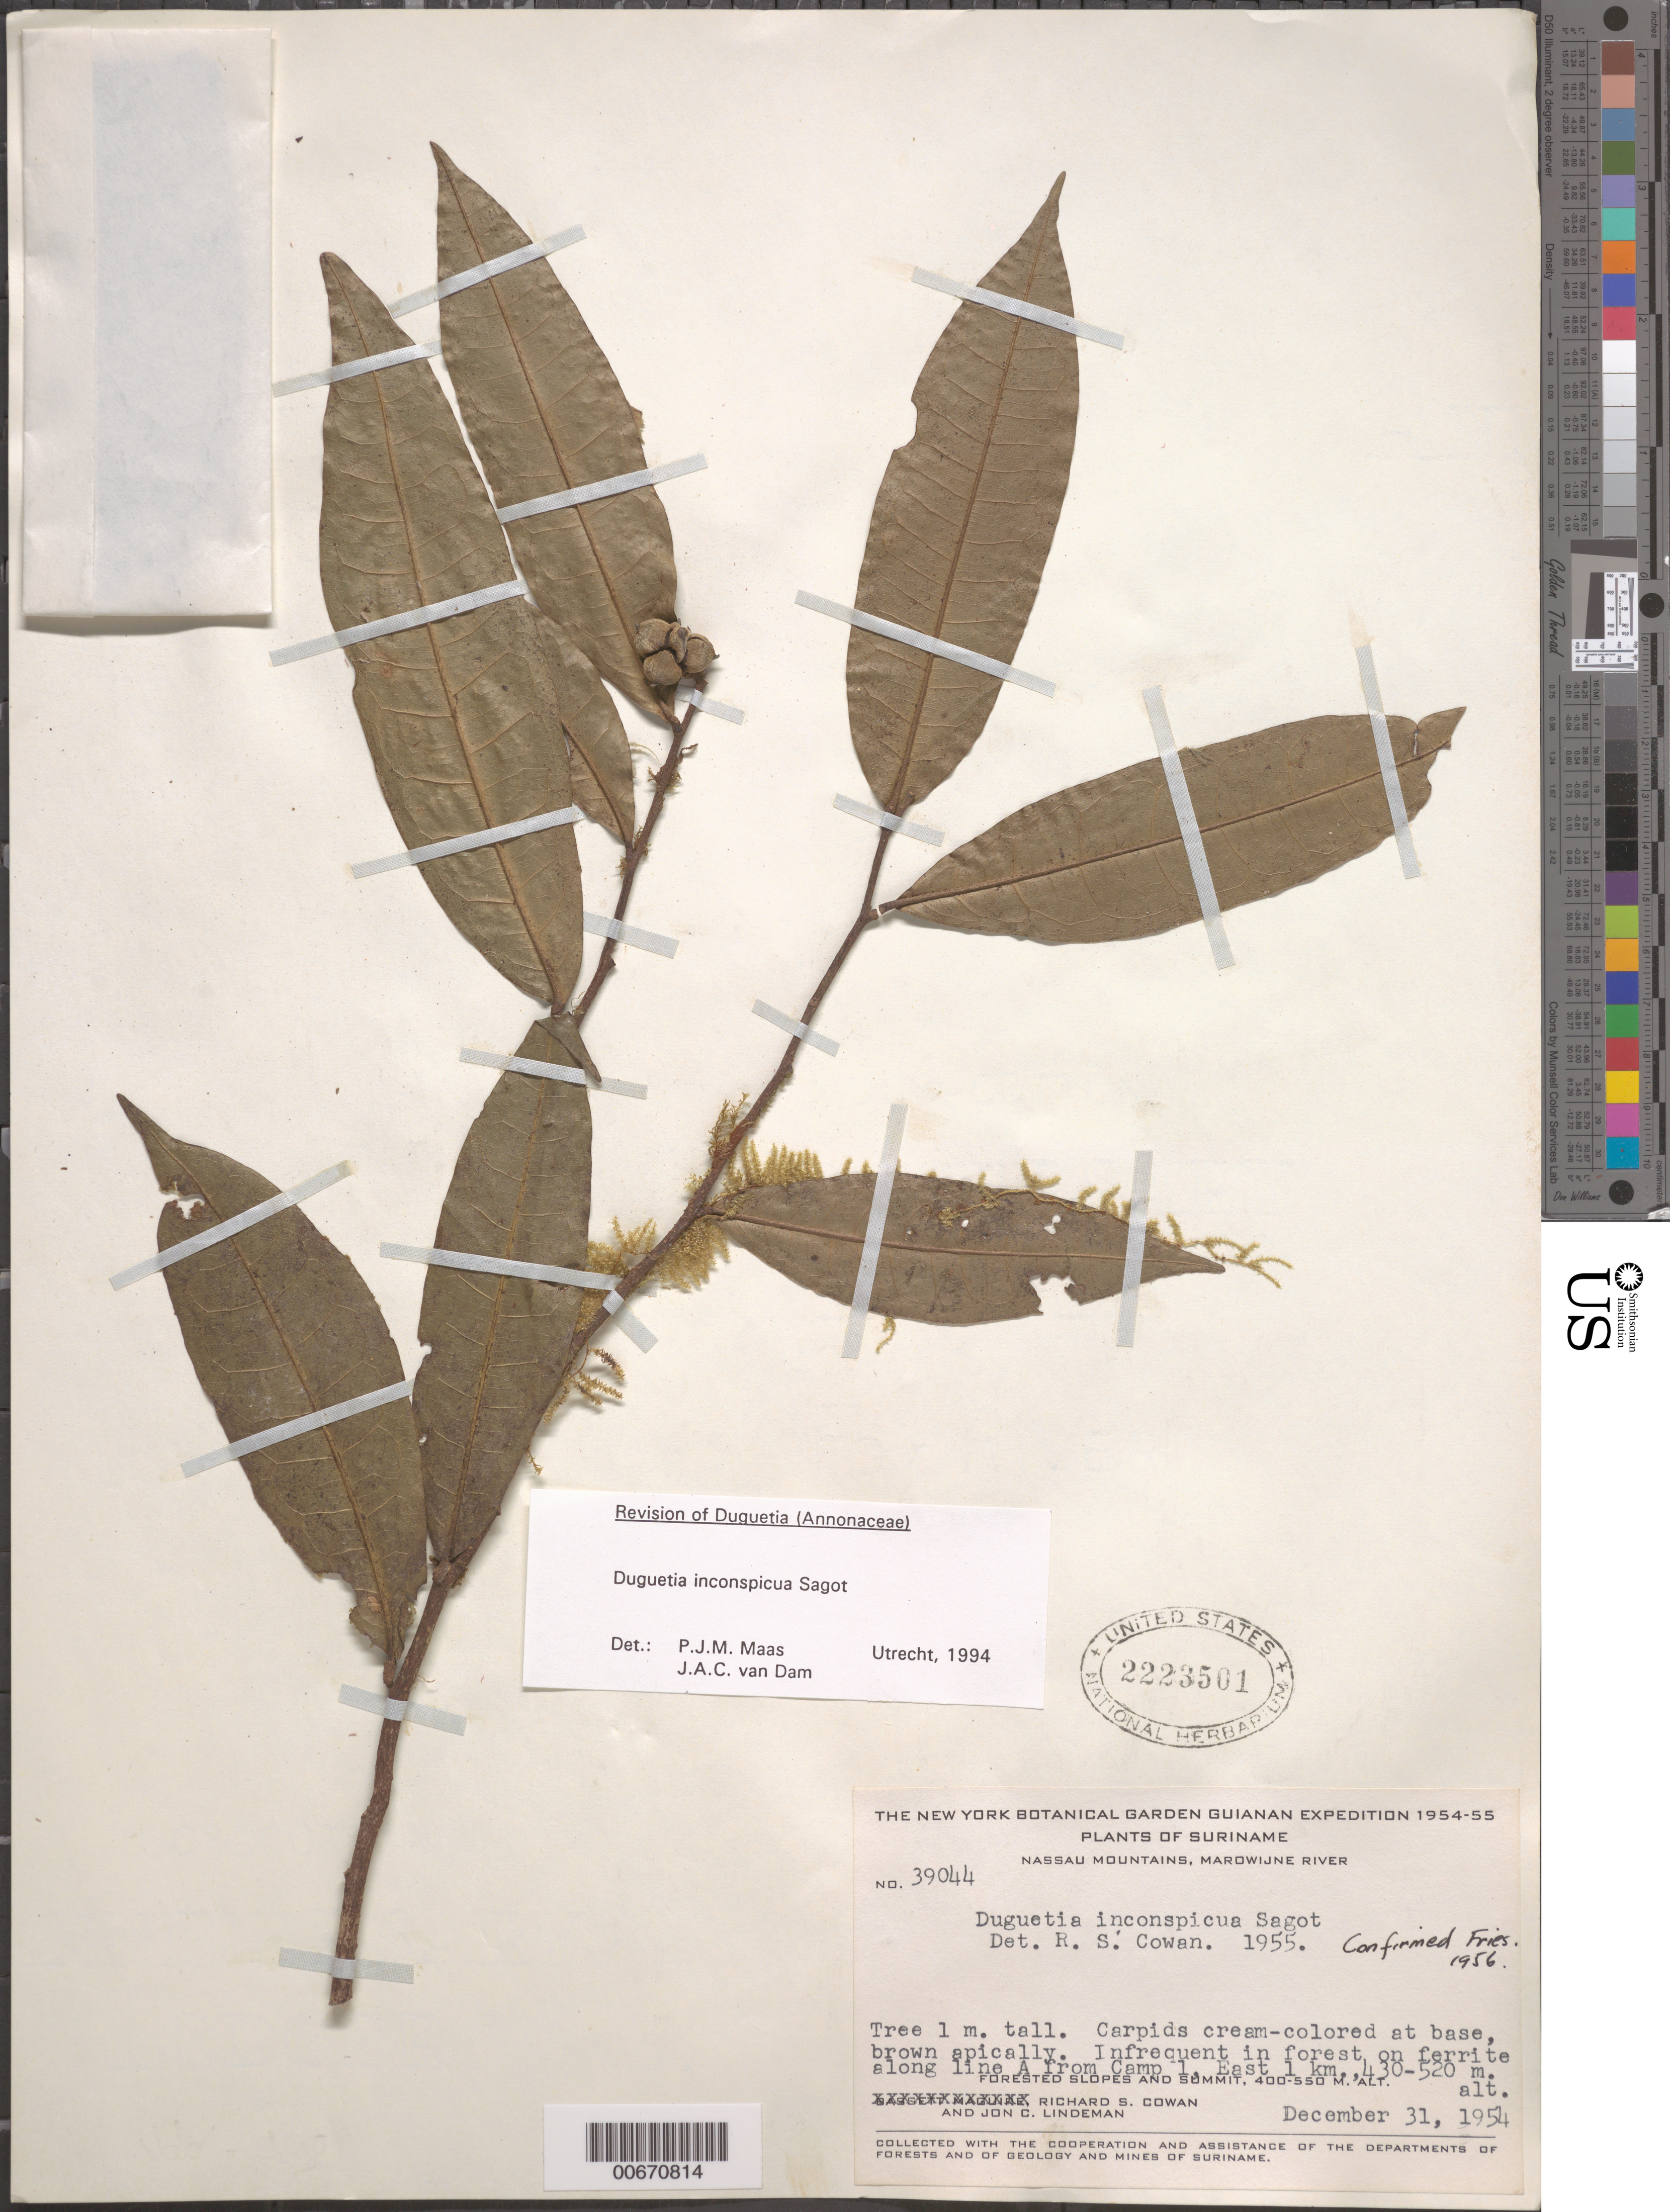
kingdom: Plantae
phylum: Tracheophyta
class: Magnoliopsida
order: Magnoliales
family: Annonaceae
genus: Duguetia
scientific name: Duguetia inconspicua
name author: Sagot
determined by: Maas, P. J.; Dam, J. A.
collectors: R. S. Cowan & J. C. Lindeman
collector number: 39044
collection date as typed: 31-Dec-54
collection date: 1954-12-31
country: Suriname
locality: Nassau Mts., Marowijne R., Plateau A, 1 km E of camp I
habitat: Forest on ferrite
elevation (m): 430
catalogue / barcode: US 2223501